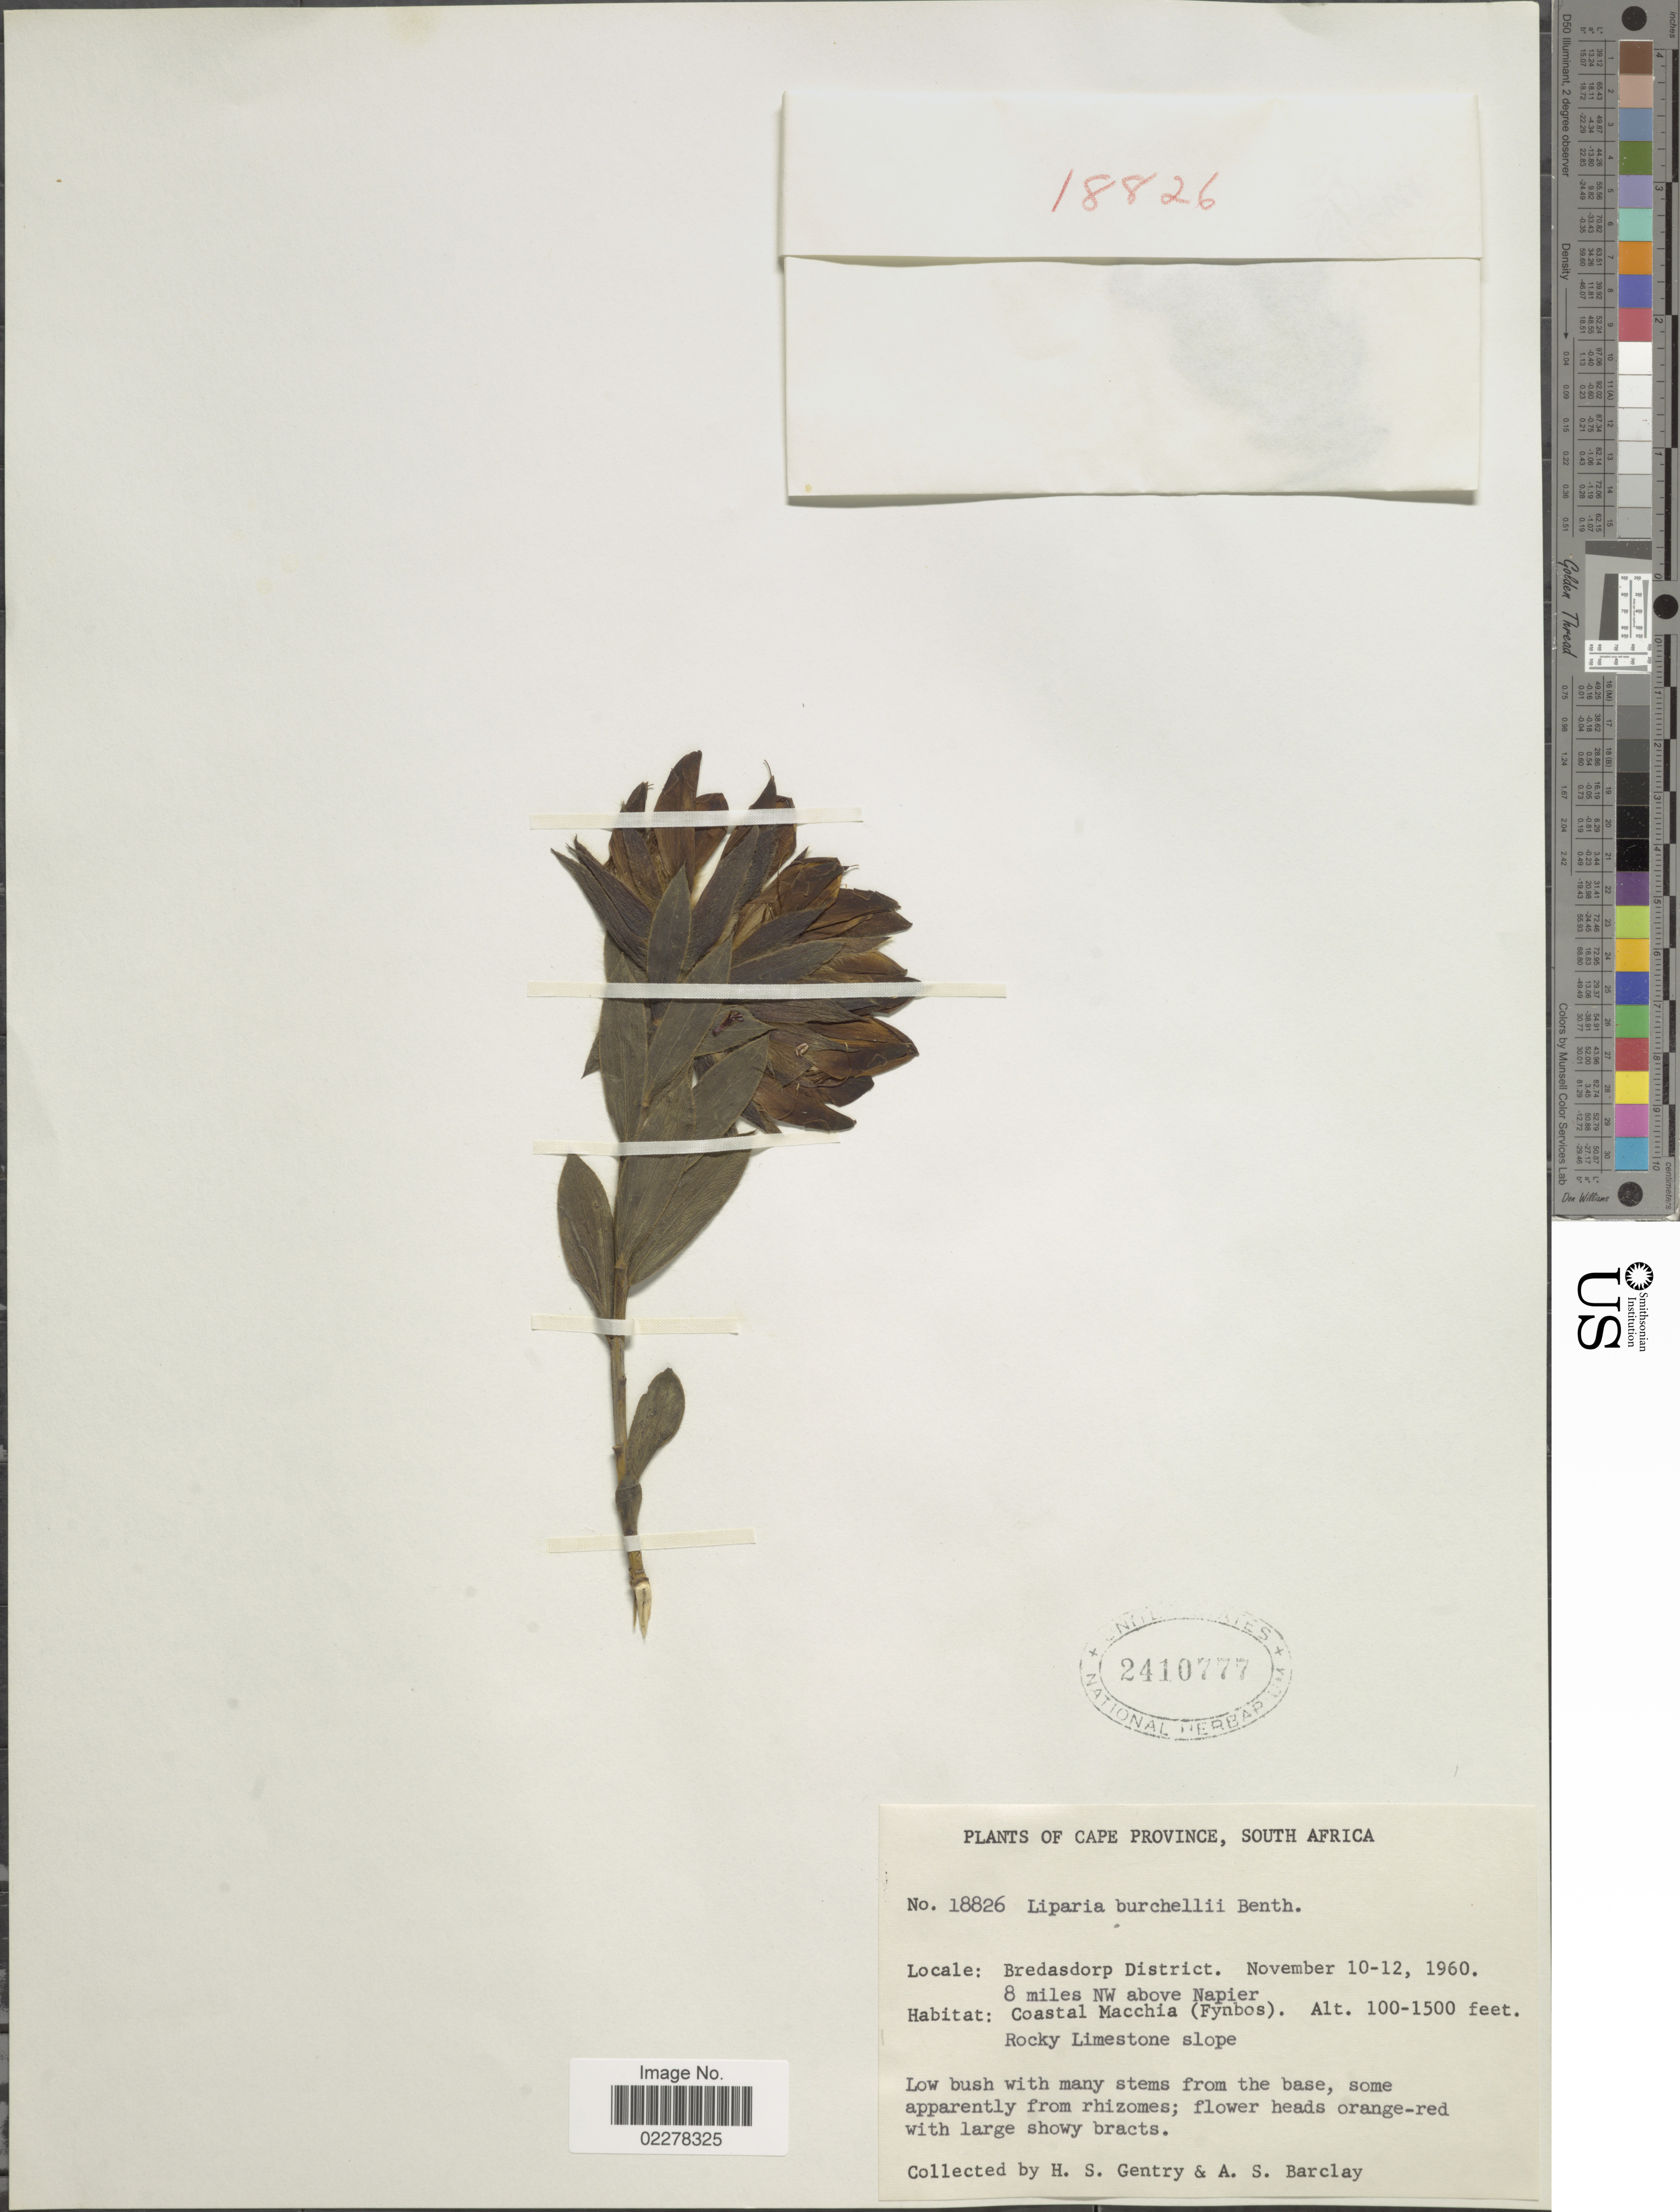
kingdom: Plantae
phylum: Tracheophyta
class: Magnoliopsida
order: Fabales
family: Fabaceae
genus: Liparia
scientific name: Liparia burchellii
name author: Benth.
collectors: H. S. Gentry & A. S. Barclay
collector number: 18826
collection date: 1960-12-10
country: South Africa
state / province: Western Cape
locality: Bredasdorp District. 8 miles NW above Napier.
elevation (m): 30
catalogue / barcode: US 2410777